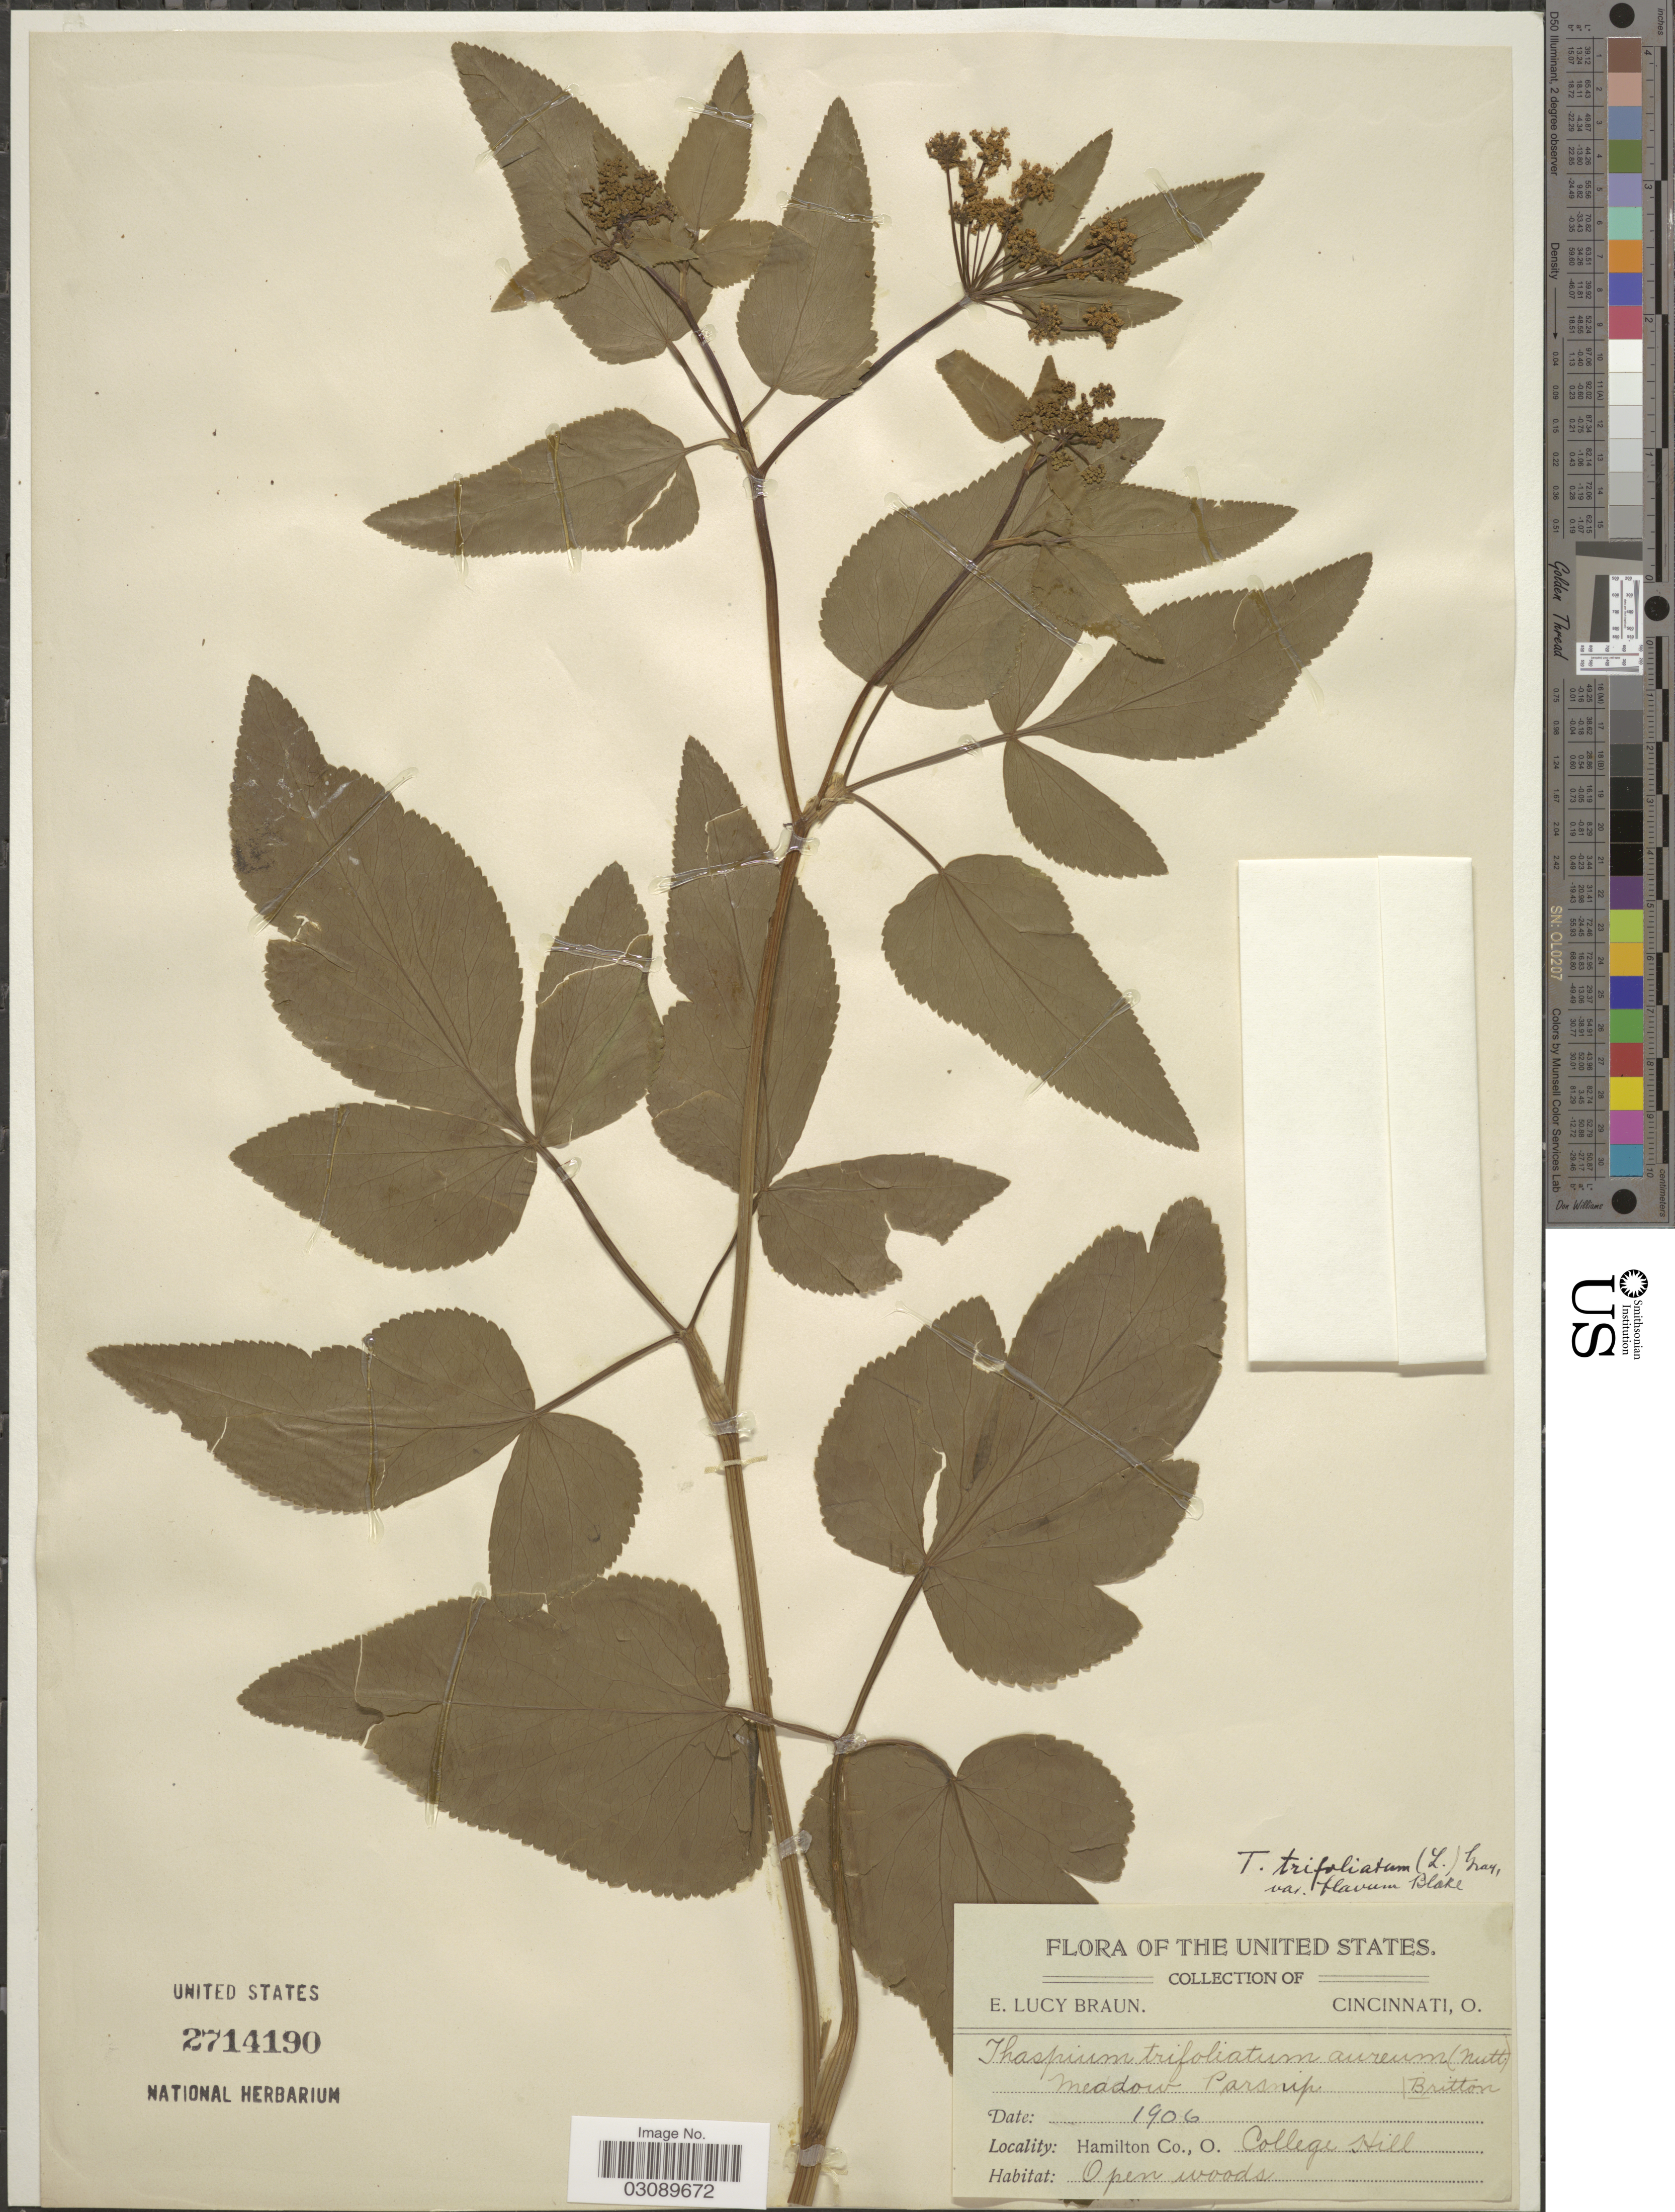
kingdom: Plantae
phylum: Tracheophyta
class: Magnoliopsida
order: Apiales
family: Apiaceae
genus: Thaspium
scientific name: Thaspium trifoliatum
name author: (L.) A. Gray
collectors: E. L. Braun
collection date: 1906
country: United States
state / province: Ohio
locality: Hamilton Co., College Hill.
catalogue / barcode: US 2714190